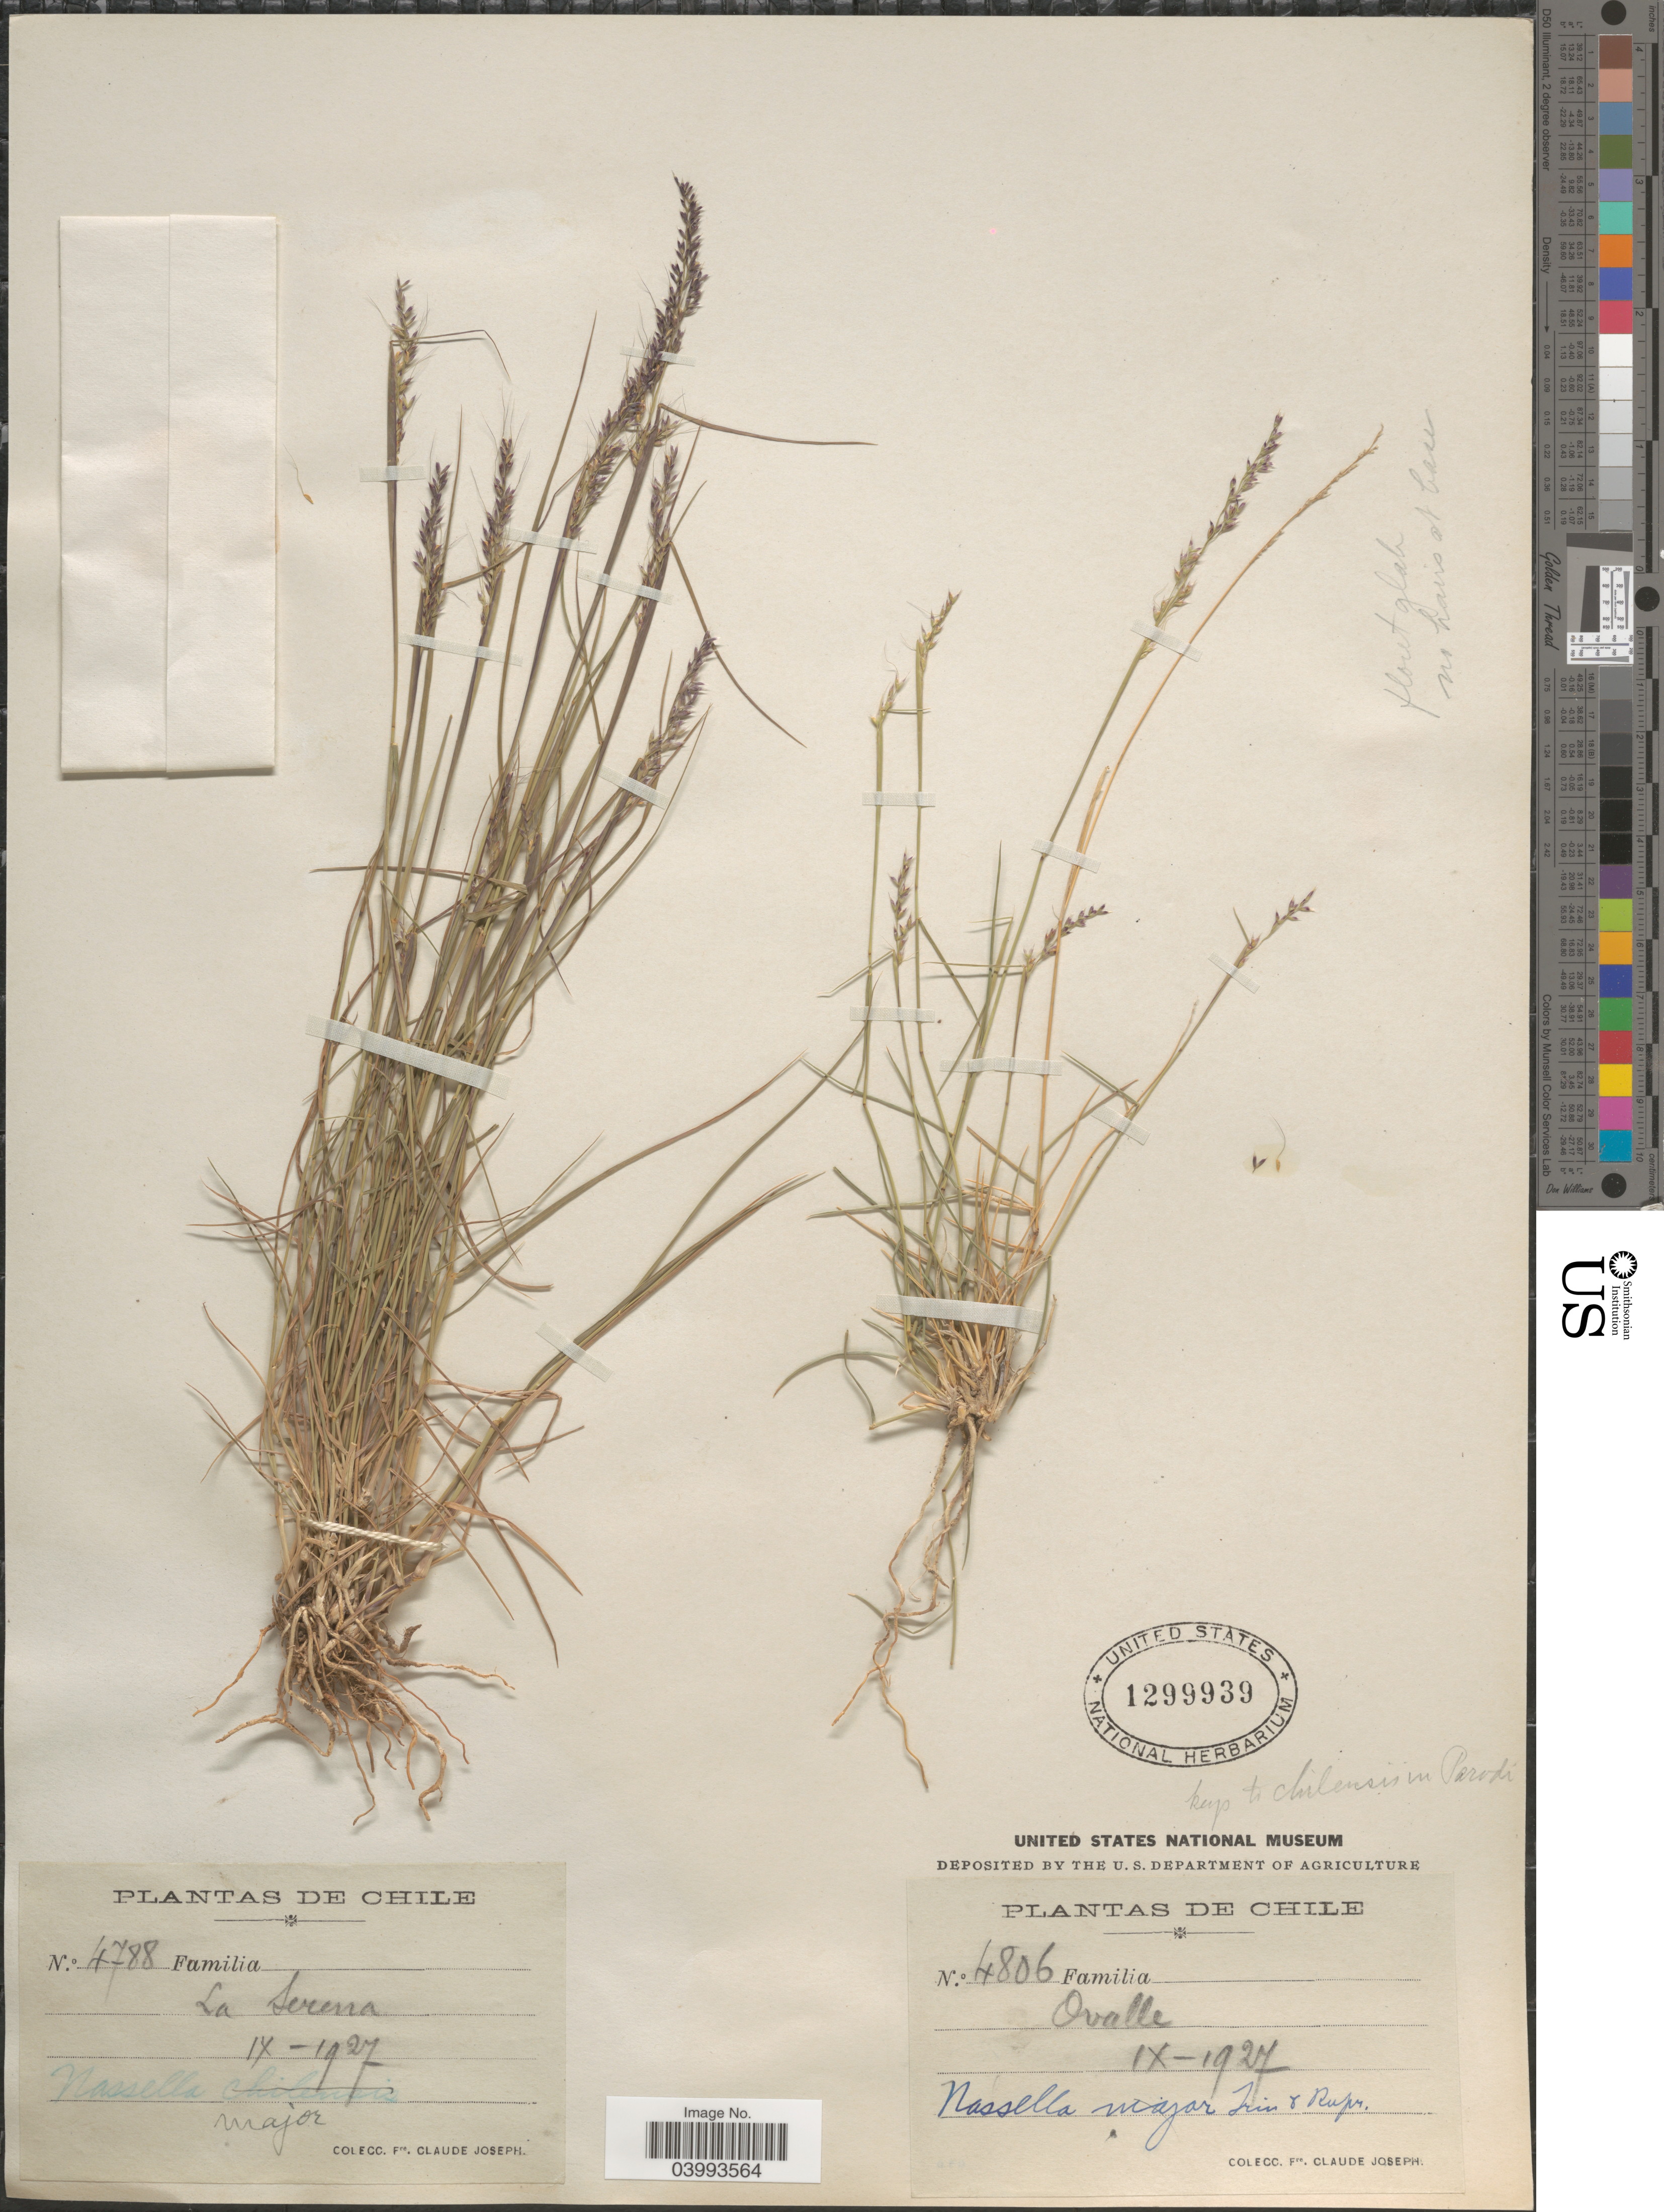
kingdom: Plantae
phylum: Tracheophyta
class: Liliopsida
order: Poales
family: Poaceae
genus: Nassella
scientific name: Nassella chilensis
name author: (Trin.) É. Desv.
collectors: Bro. Claude-Joseph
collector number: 4788/4806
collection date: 1927-09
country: Chile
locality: La Serena. Ovalle.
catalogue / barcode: US 1299939